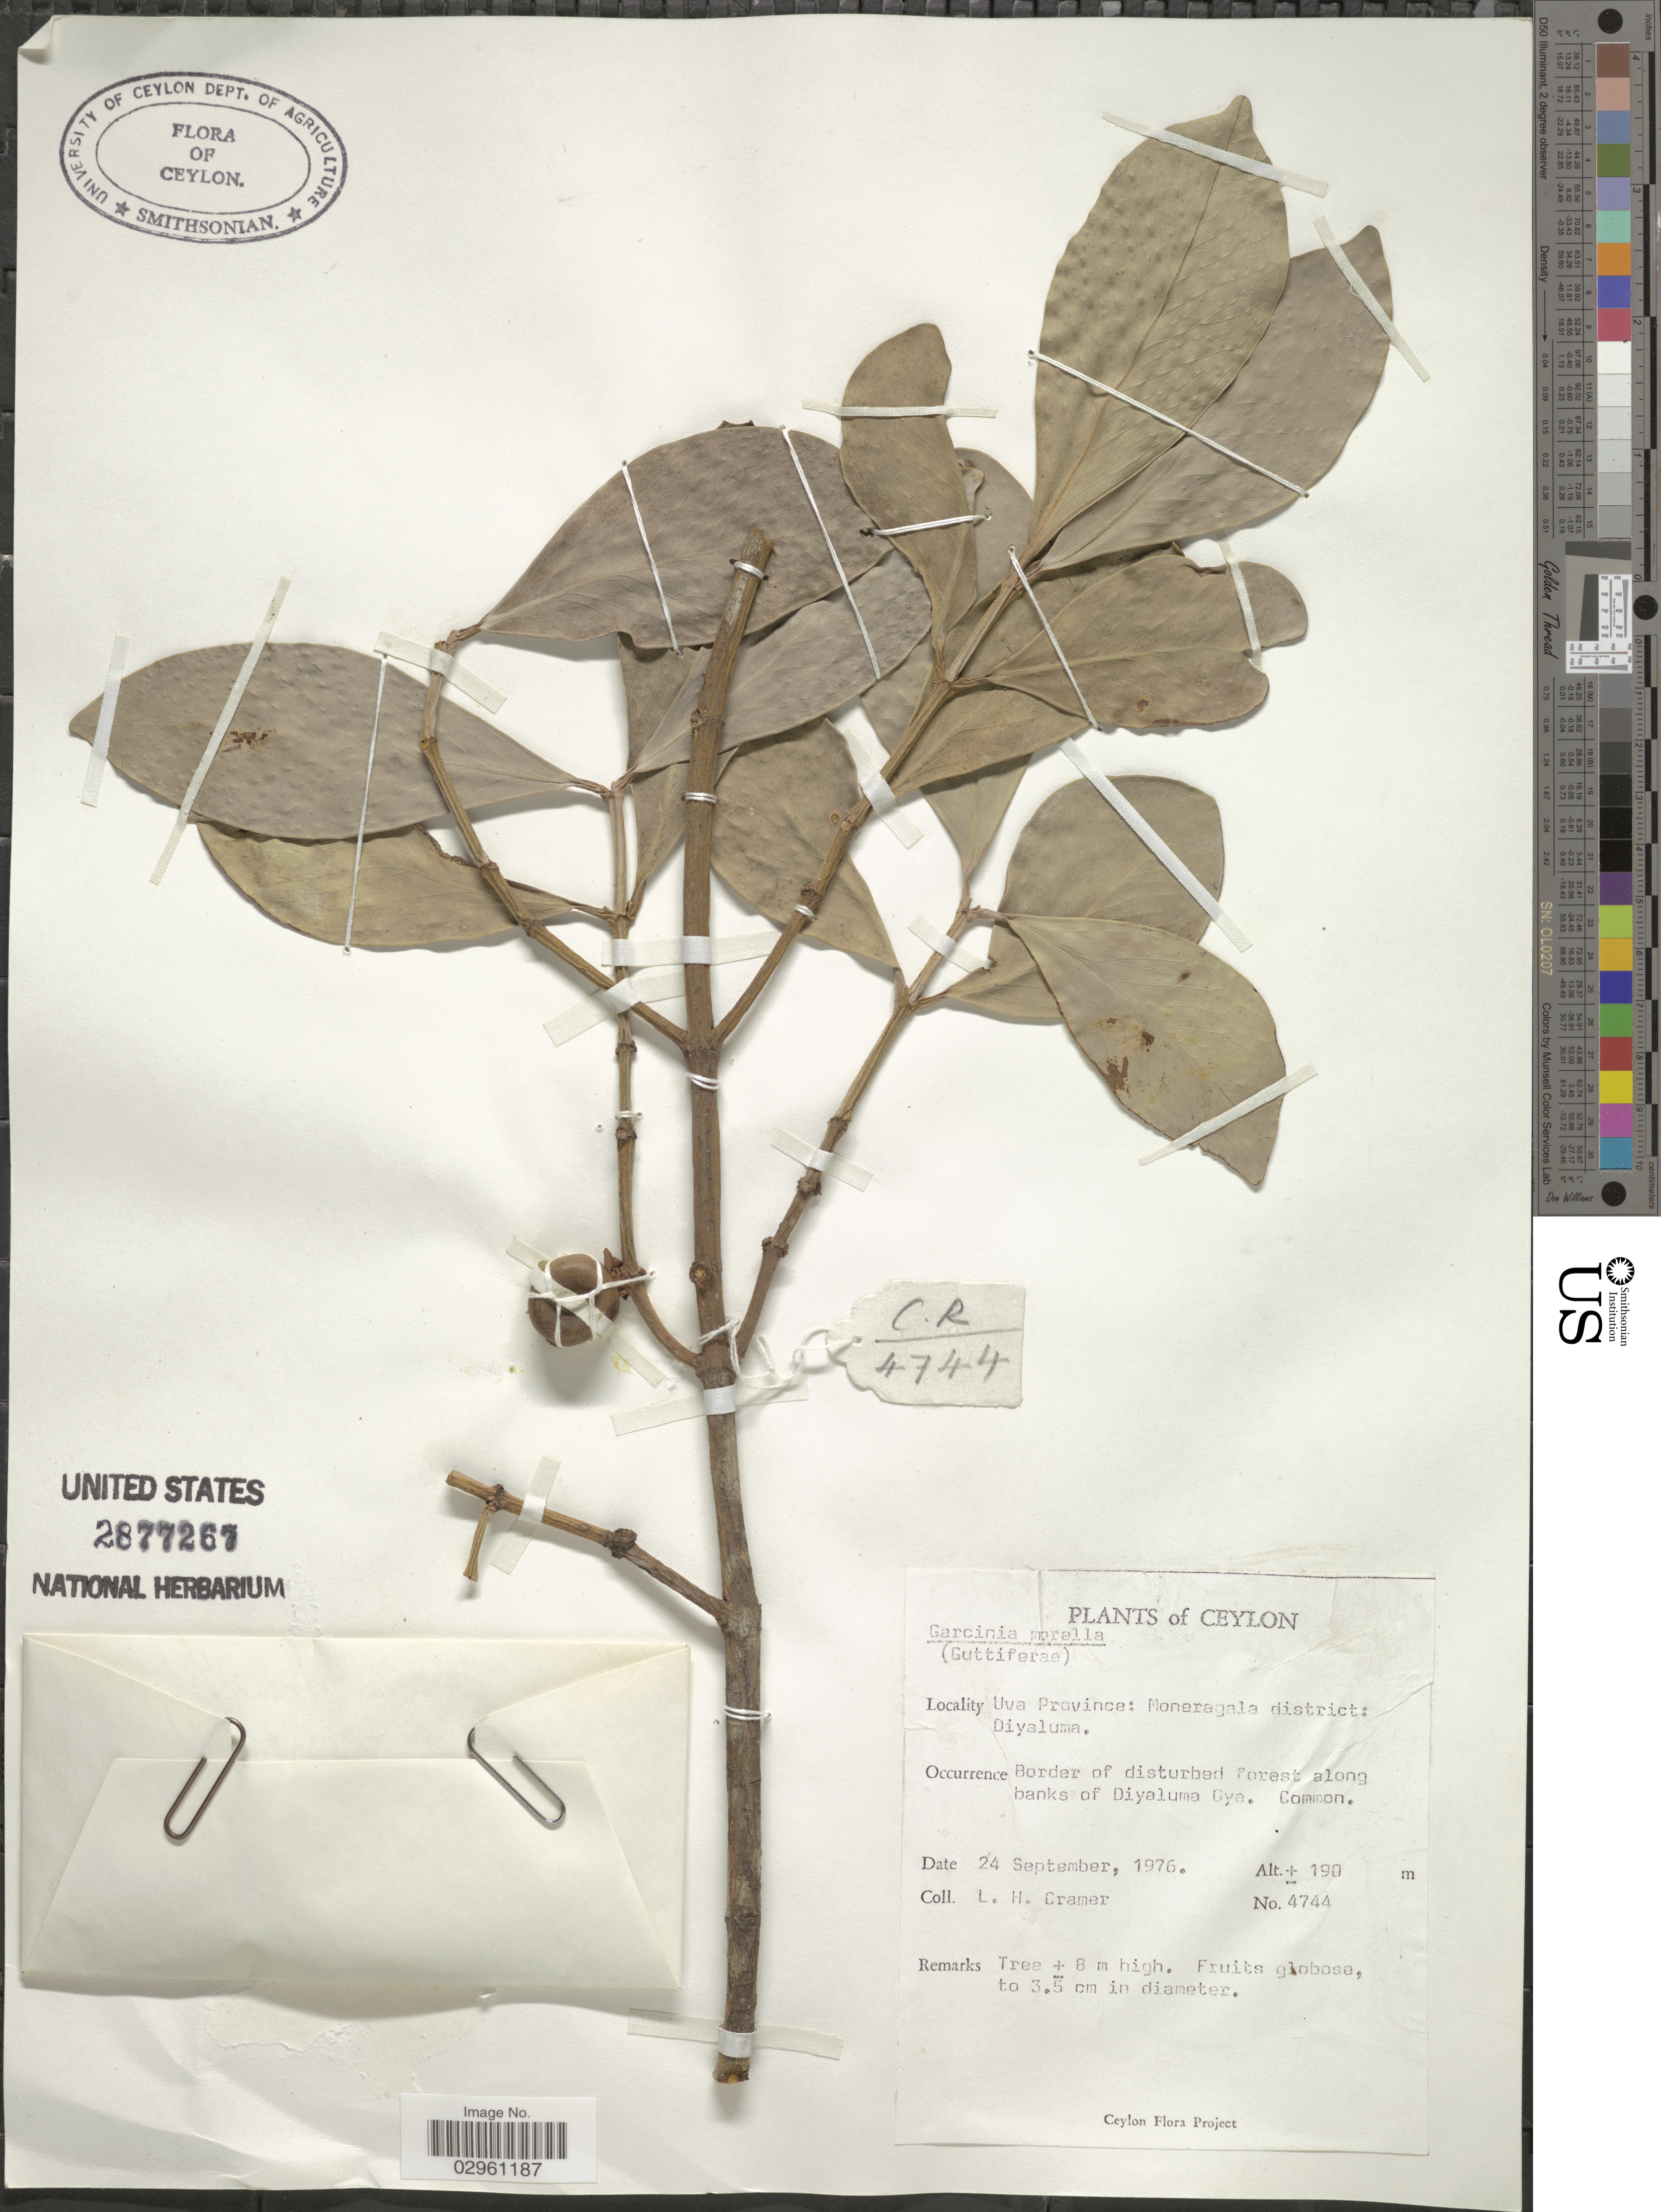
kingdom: Plantae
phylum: Tracheophyta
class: Magnoliopsida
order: Malpighiales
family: Clusiaceae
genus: Garcinia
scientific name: Garcinia morella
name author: (Gaertn.) Desr.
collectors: L. H. Cramer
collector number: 4744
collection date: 1976-09-24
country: Sri Lanka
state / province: Uva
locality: Ceylon. Moneragala district: Diyaluma.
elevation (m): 190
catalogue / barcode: US 2877267